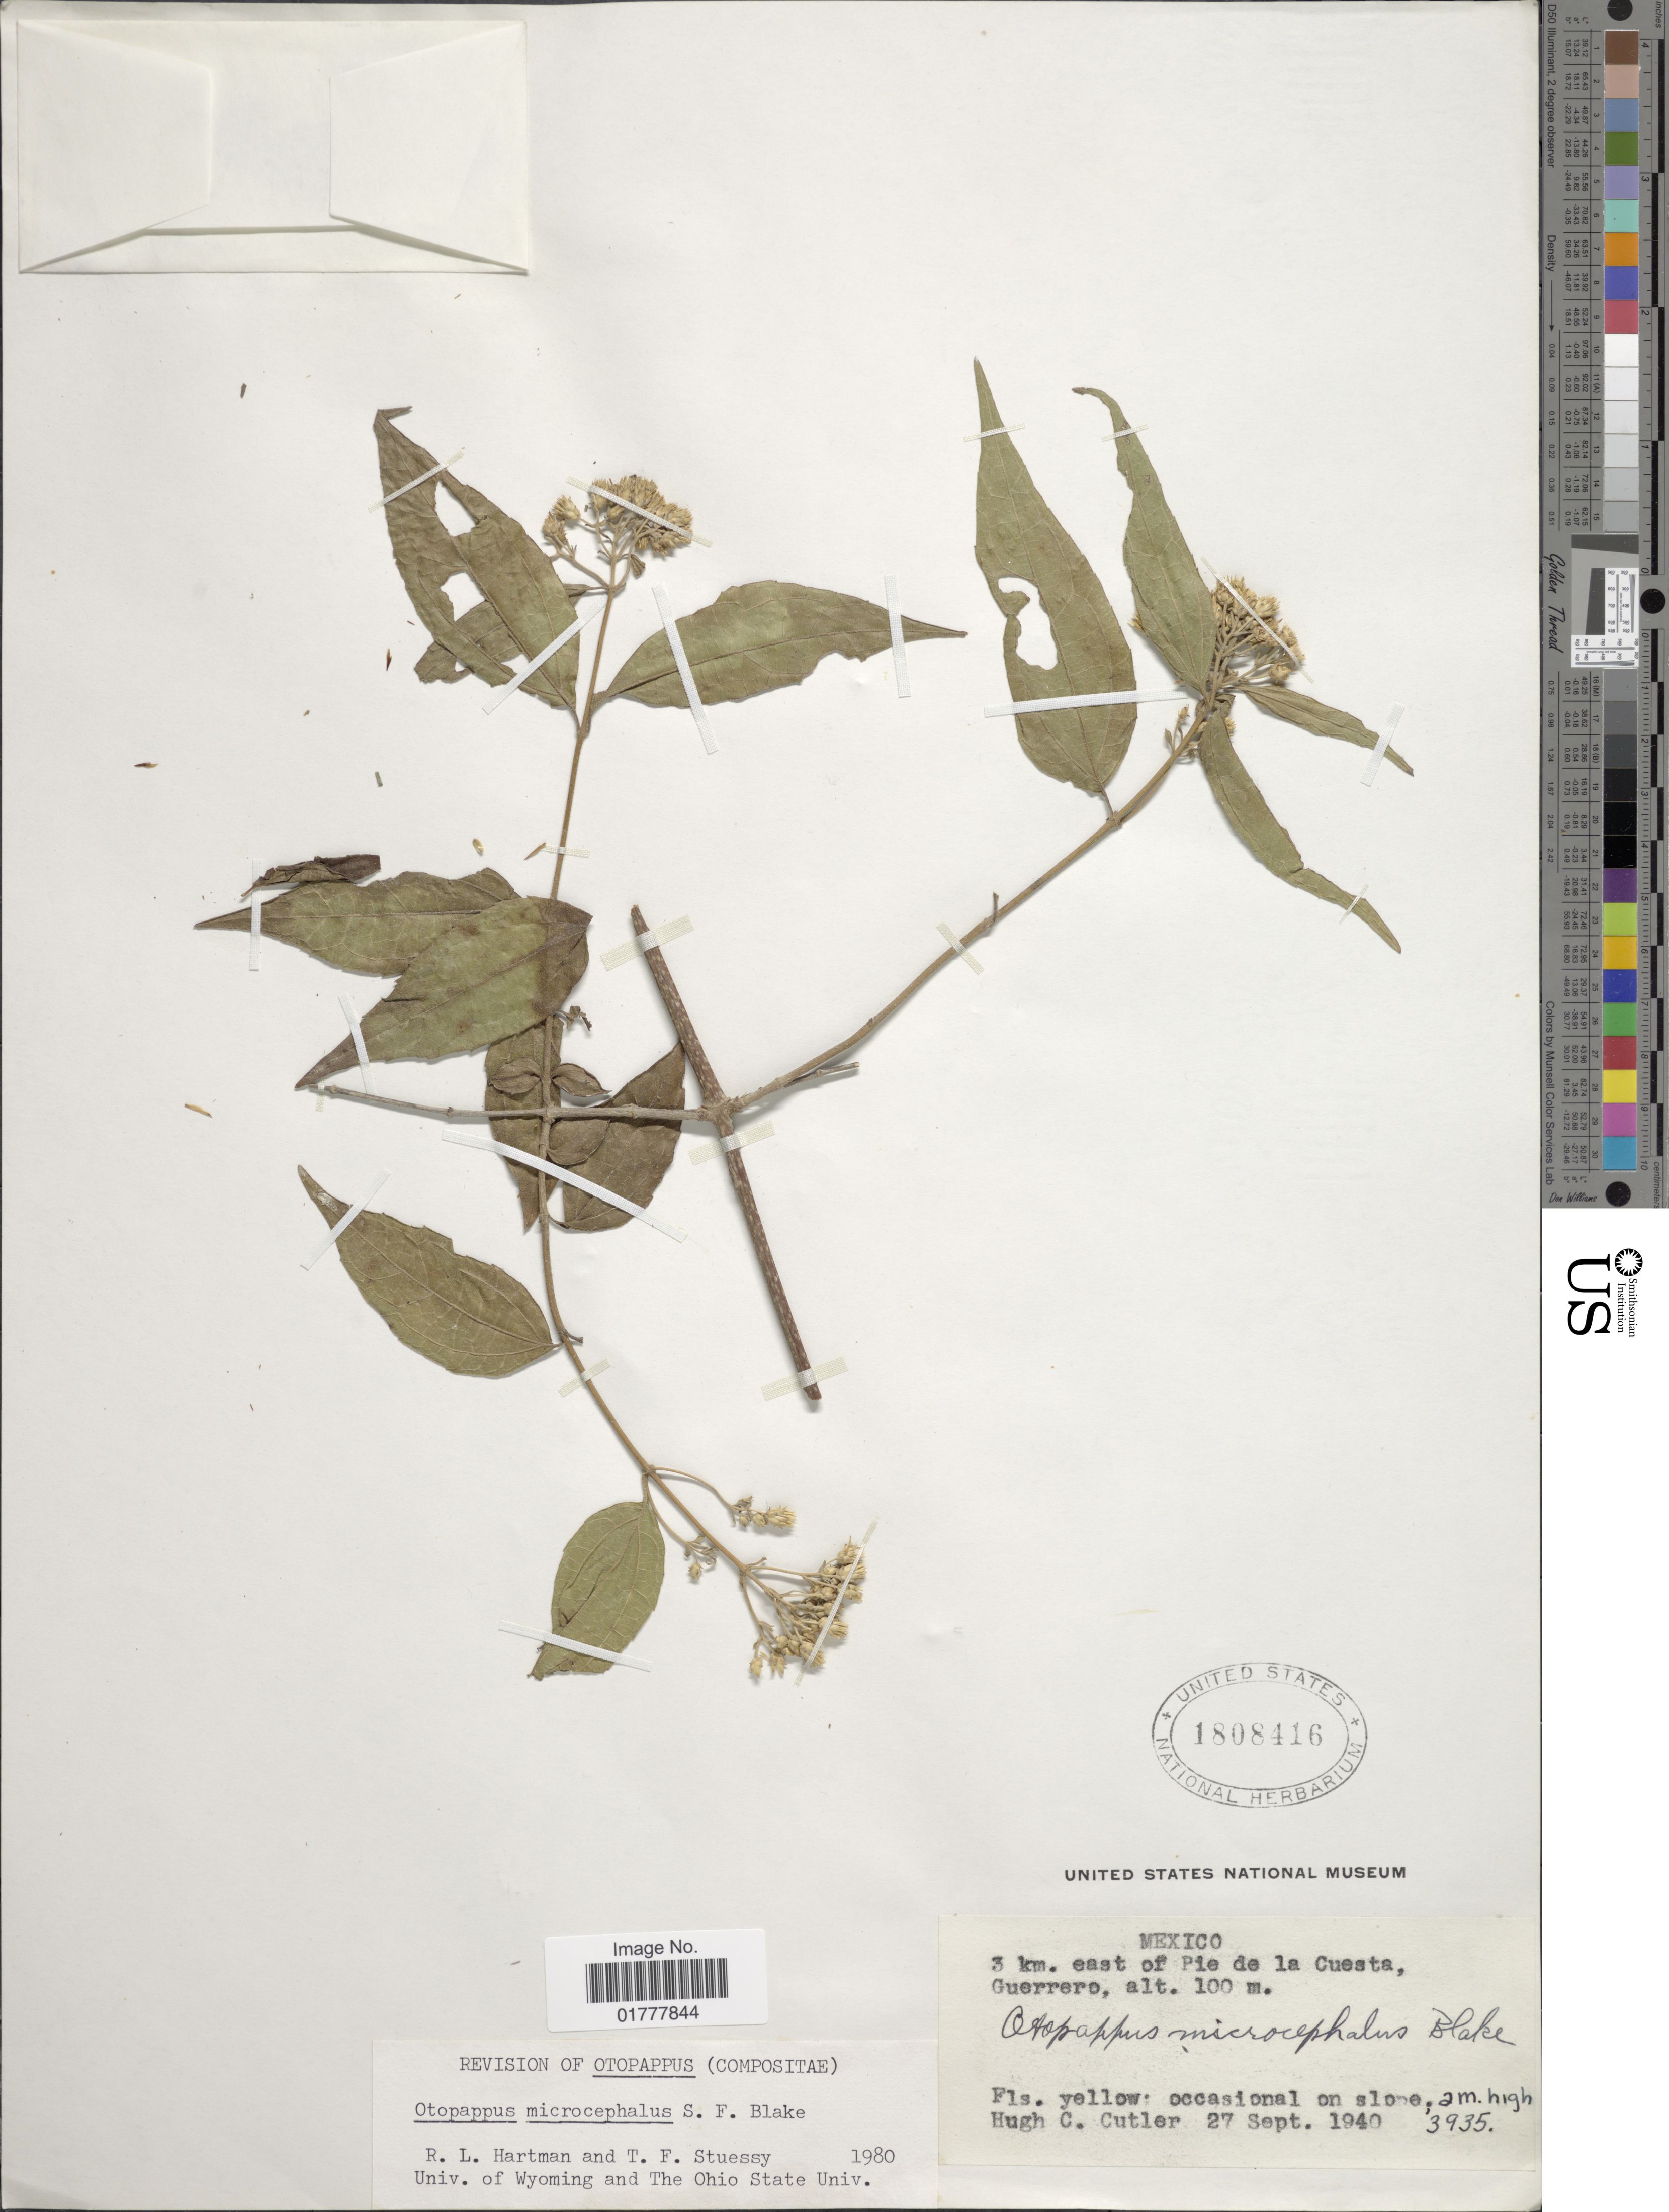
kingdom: Plantae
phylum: Tracheophyta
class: Magnoliopsida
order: Asterales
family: Asteraceae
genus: Otopappus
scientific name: Otopappus microcephalus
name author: S.F. Blake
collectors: H. C. Cutler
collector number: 3935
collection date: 1940-09-27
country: Mexico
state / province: Guerrero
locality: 3 km . east of Pie de la Cuesta, Guerrero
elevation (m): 100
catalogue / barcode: US 1808416